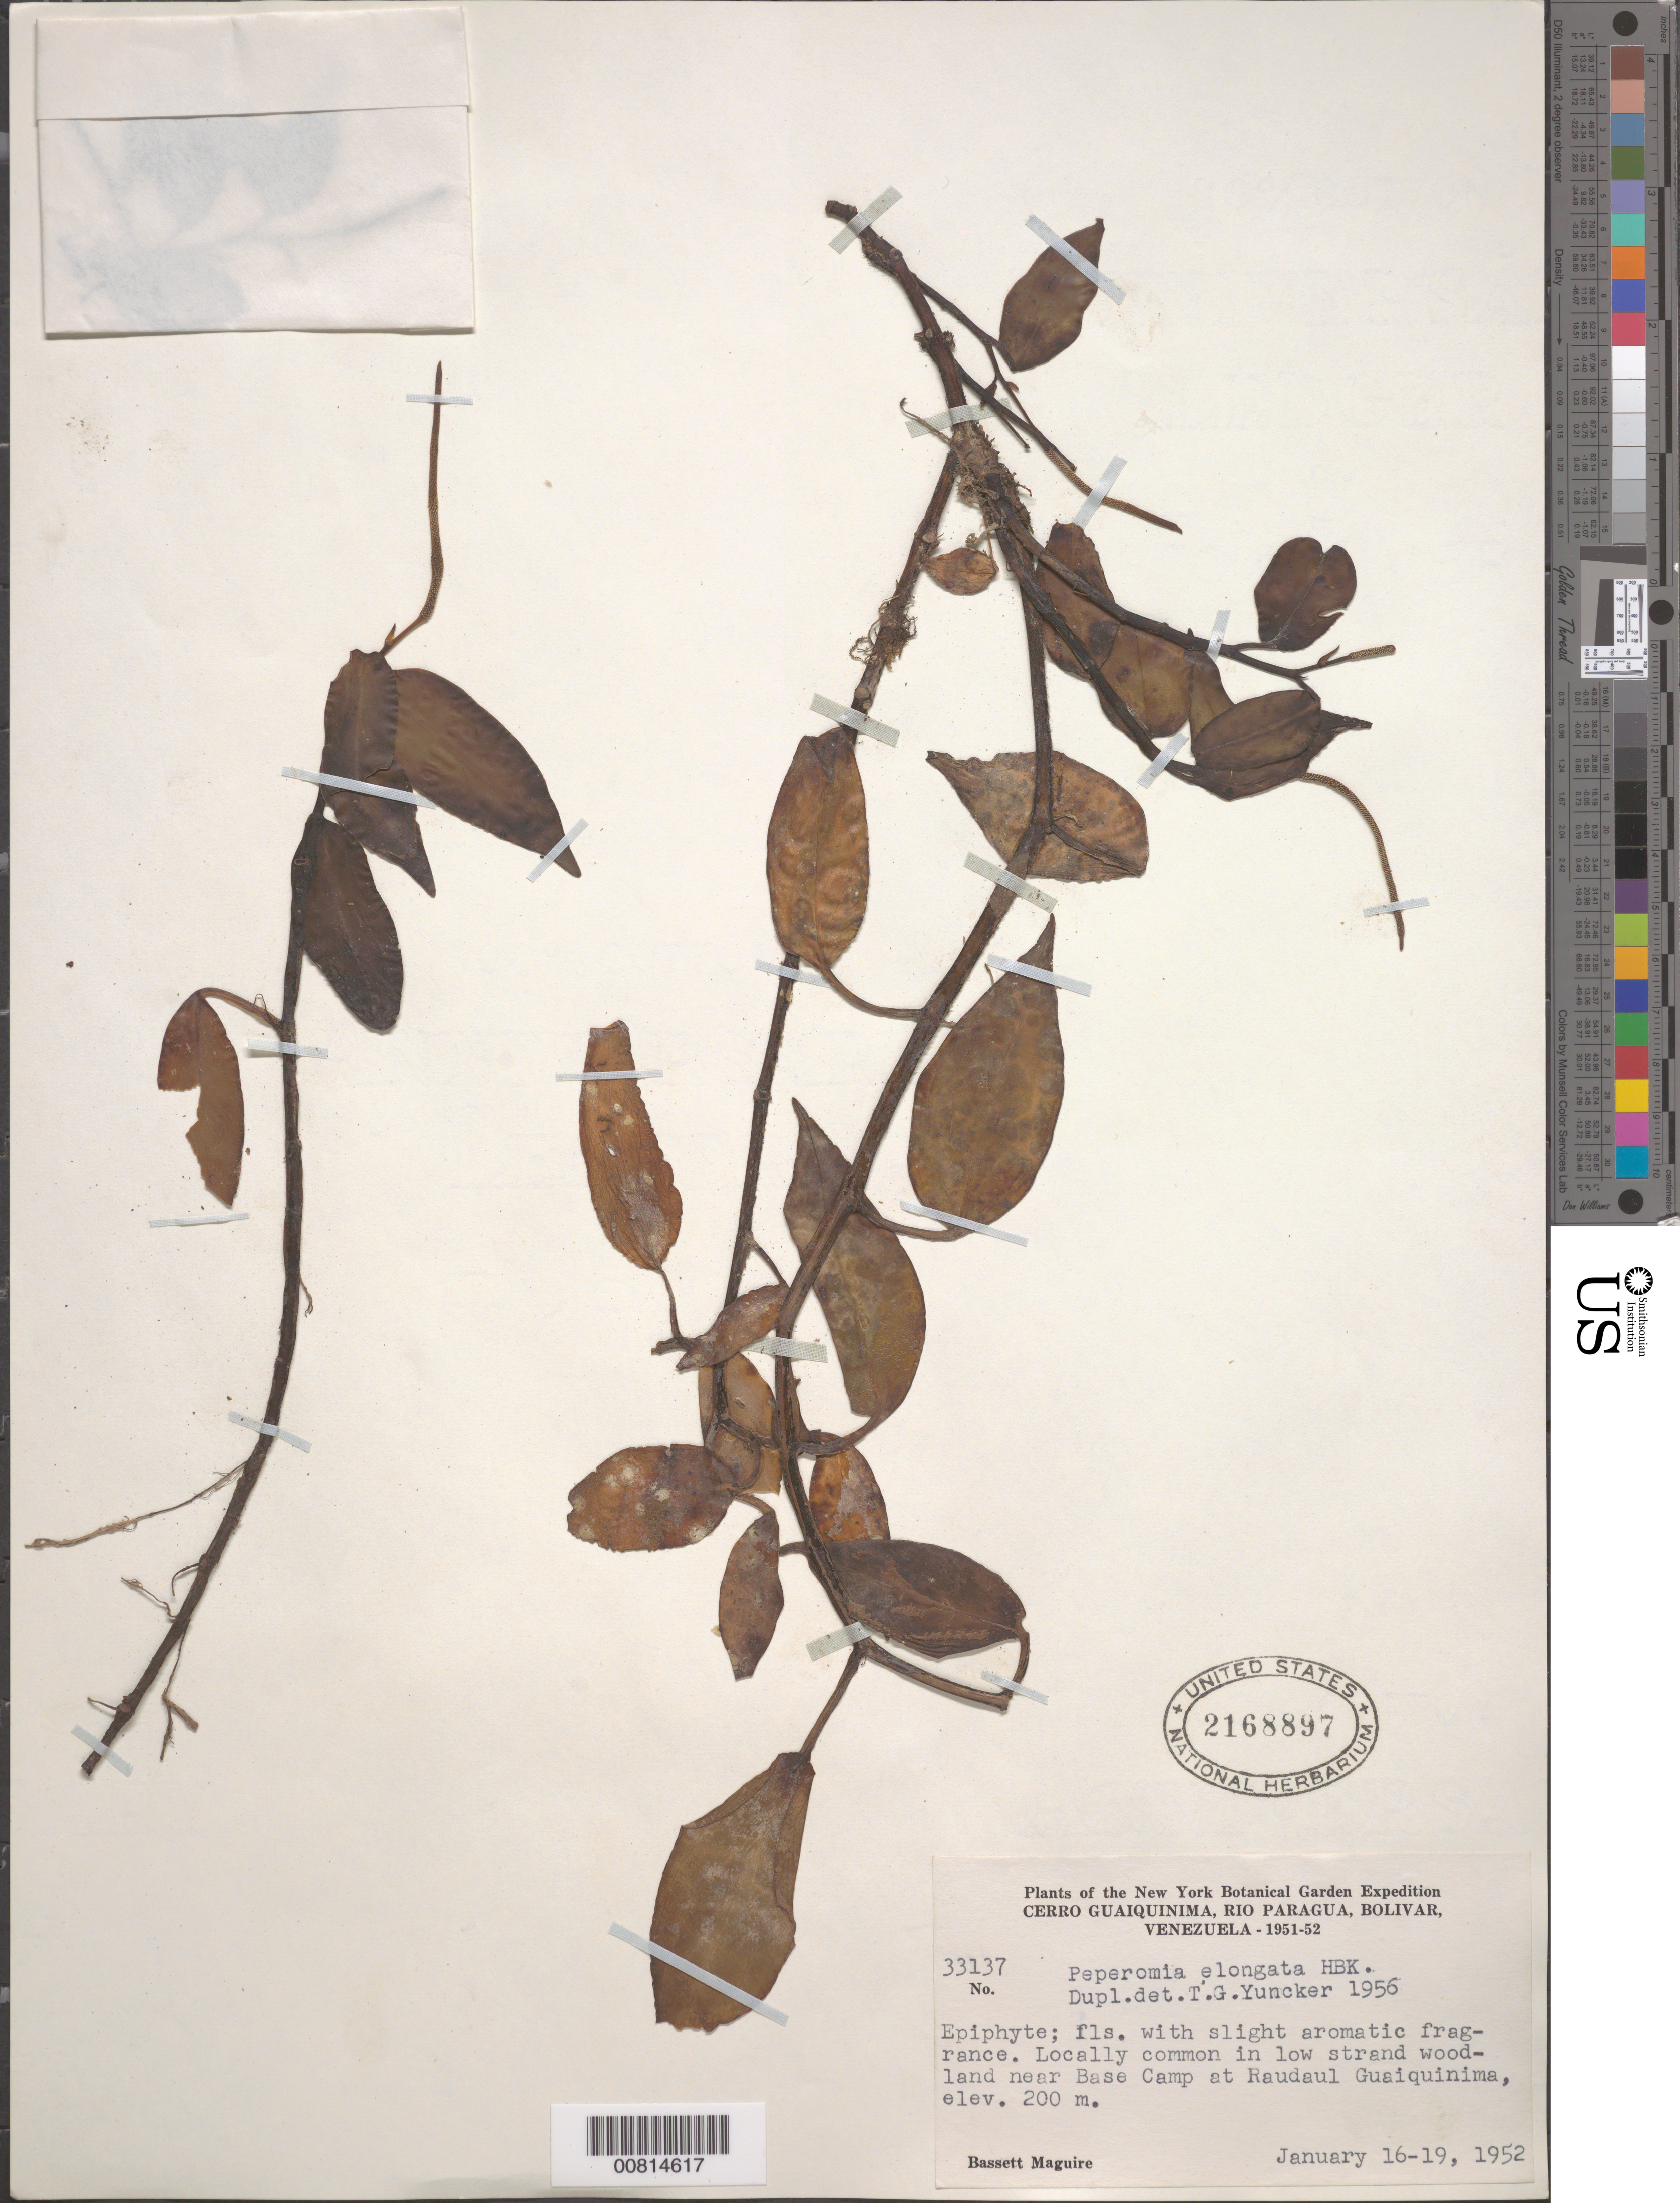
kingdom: Plantae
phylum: Tracheophyta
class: Magnoliopsida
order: Piperales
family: Piperaceae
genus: Peperomia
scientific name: Peperomia elongata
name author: Kunth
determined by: Yuncker, T. G.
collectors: B. Maguire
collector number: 33137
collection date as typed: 16-Jan-52 to 19-Jan-52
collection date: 1952-01-16/1952-01-19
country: Venezuela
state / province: Bolívar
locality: Cerro Guaiquinima, Río Paragua, Base Camp at Raudal Guaiquinima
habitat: Low strand woodland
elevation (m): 200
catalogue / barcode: US 2168897